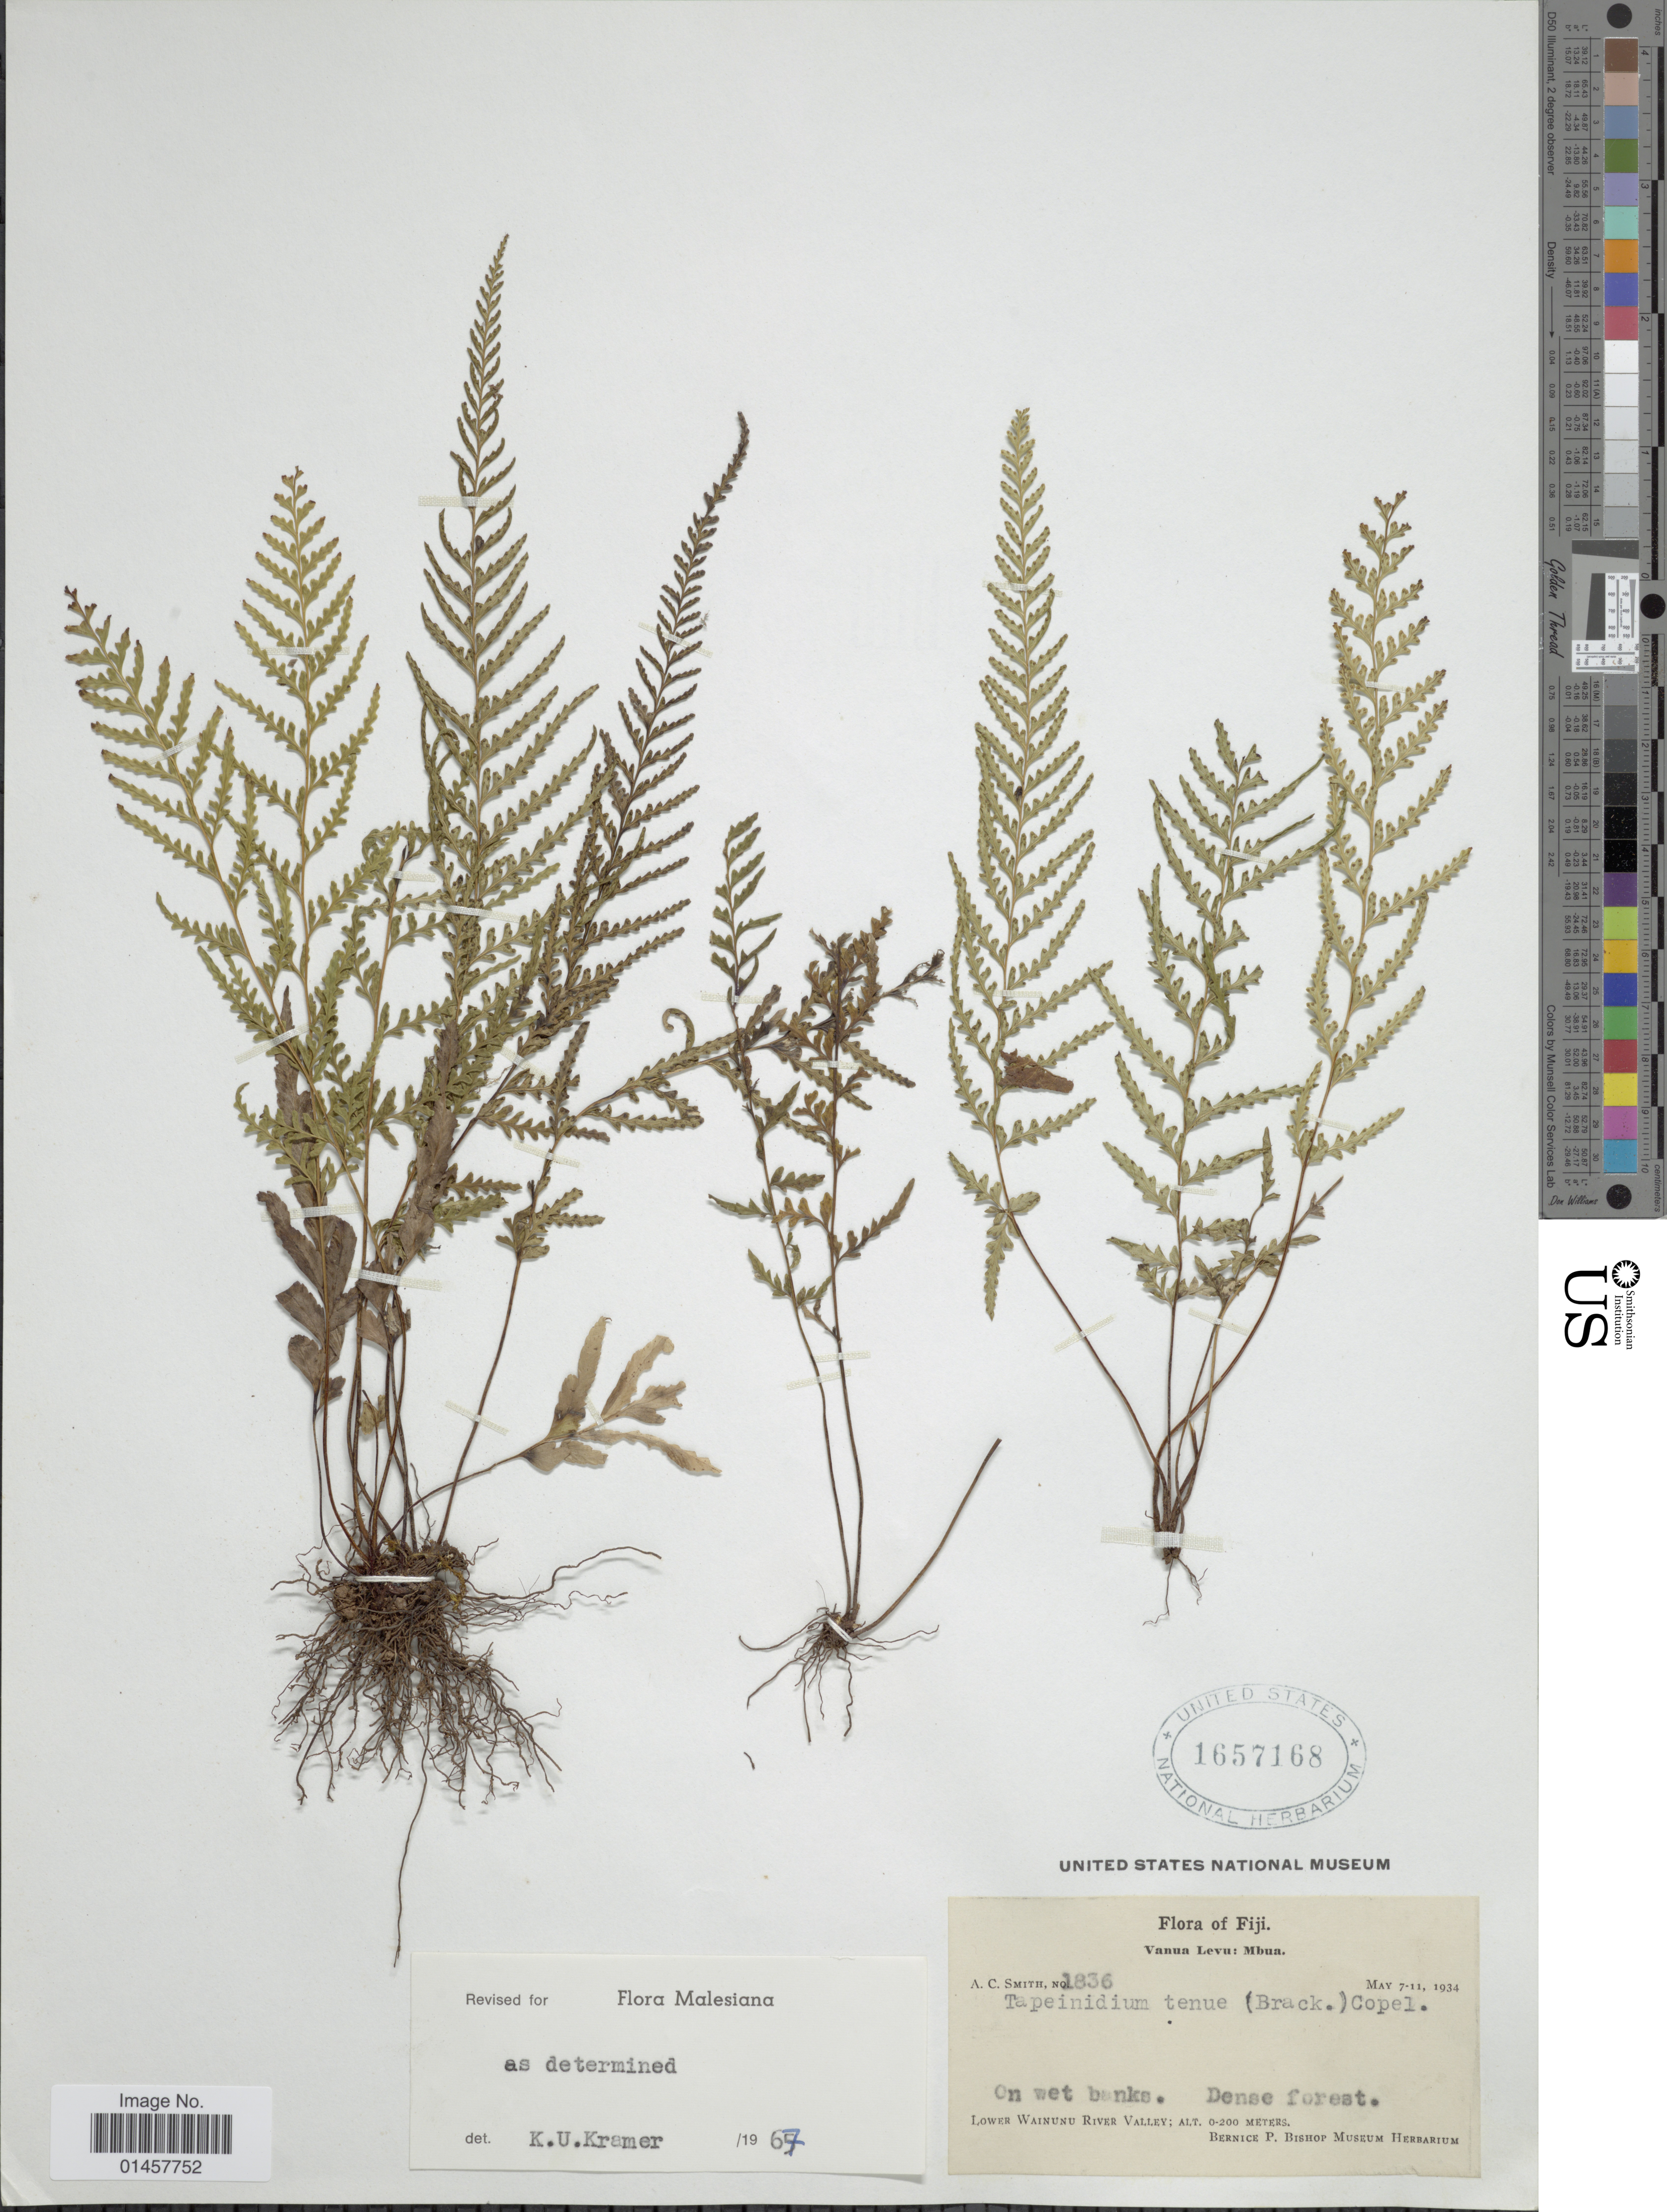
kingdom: Plantae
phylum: Tracheophyta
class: Polypodiopsida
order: Polypodiales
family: Lindsaeaceae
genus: Tapeinidium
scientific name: Tapeinidium tenue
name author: (Brack.) Copel.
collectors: A. C. Smith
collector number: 1836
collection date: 1934-05-07/1934-05-11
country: Fiji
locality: Vanua Levu: Mbua, on banks, Lower Wanunu river valley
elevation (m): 0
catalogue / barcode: US 1657168